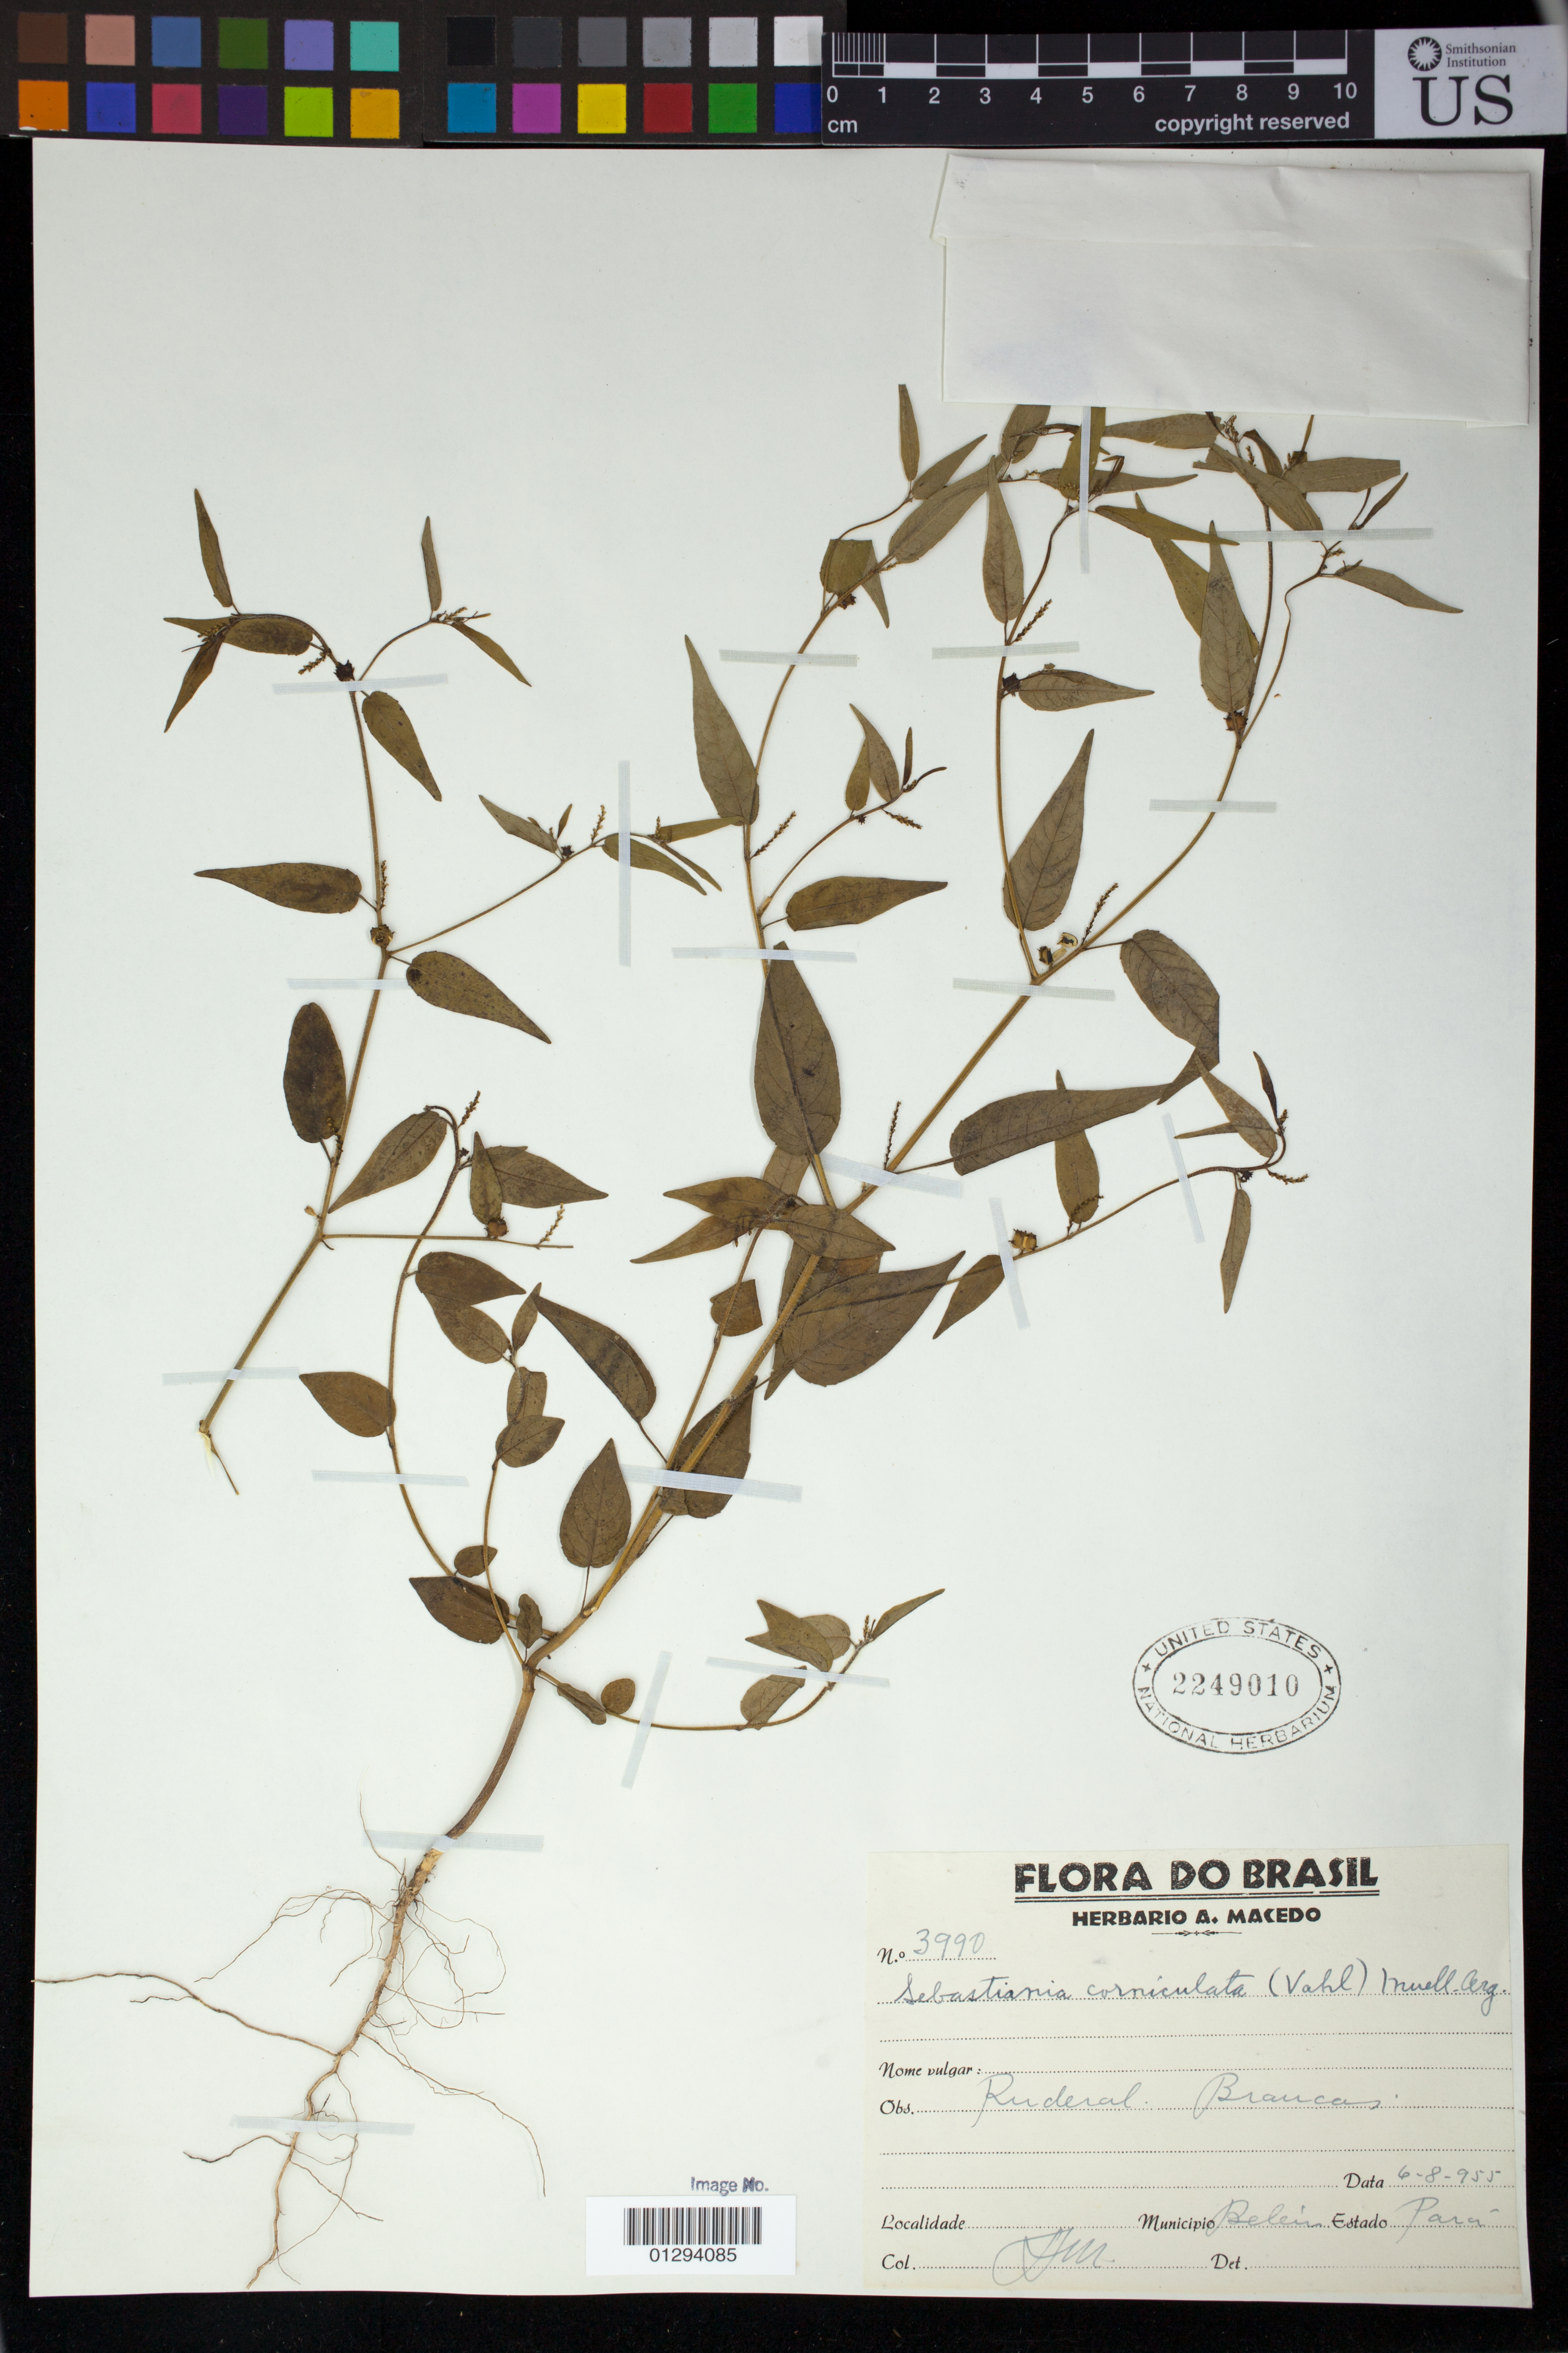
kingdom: Plantae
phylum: Tracheophyta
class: Magnoliopsida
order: Malpighiales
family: Euphorbiaceae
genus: Sebastiania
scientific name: Sebastiania corniculata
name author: (Vahl) Müll. Arg.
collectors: A. Macedo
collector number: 3990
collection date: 1955-08-06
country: Brazil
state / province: Para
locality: Municipilitu Belem,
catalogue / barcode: US 2249010